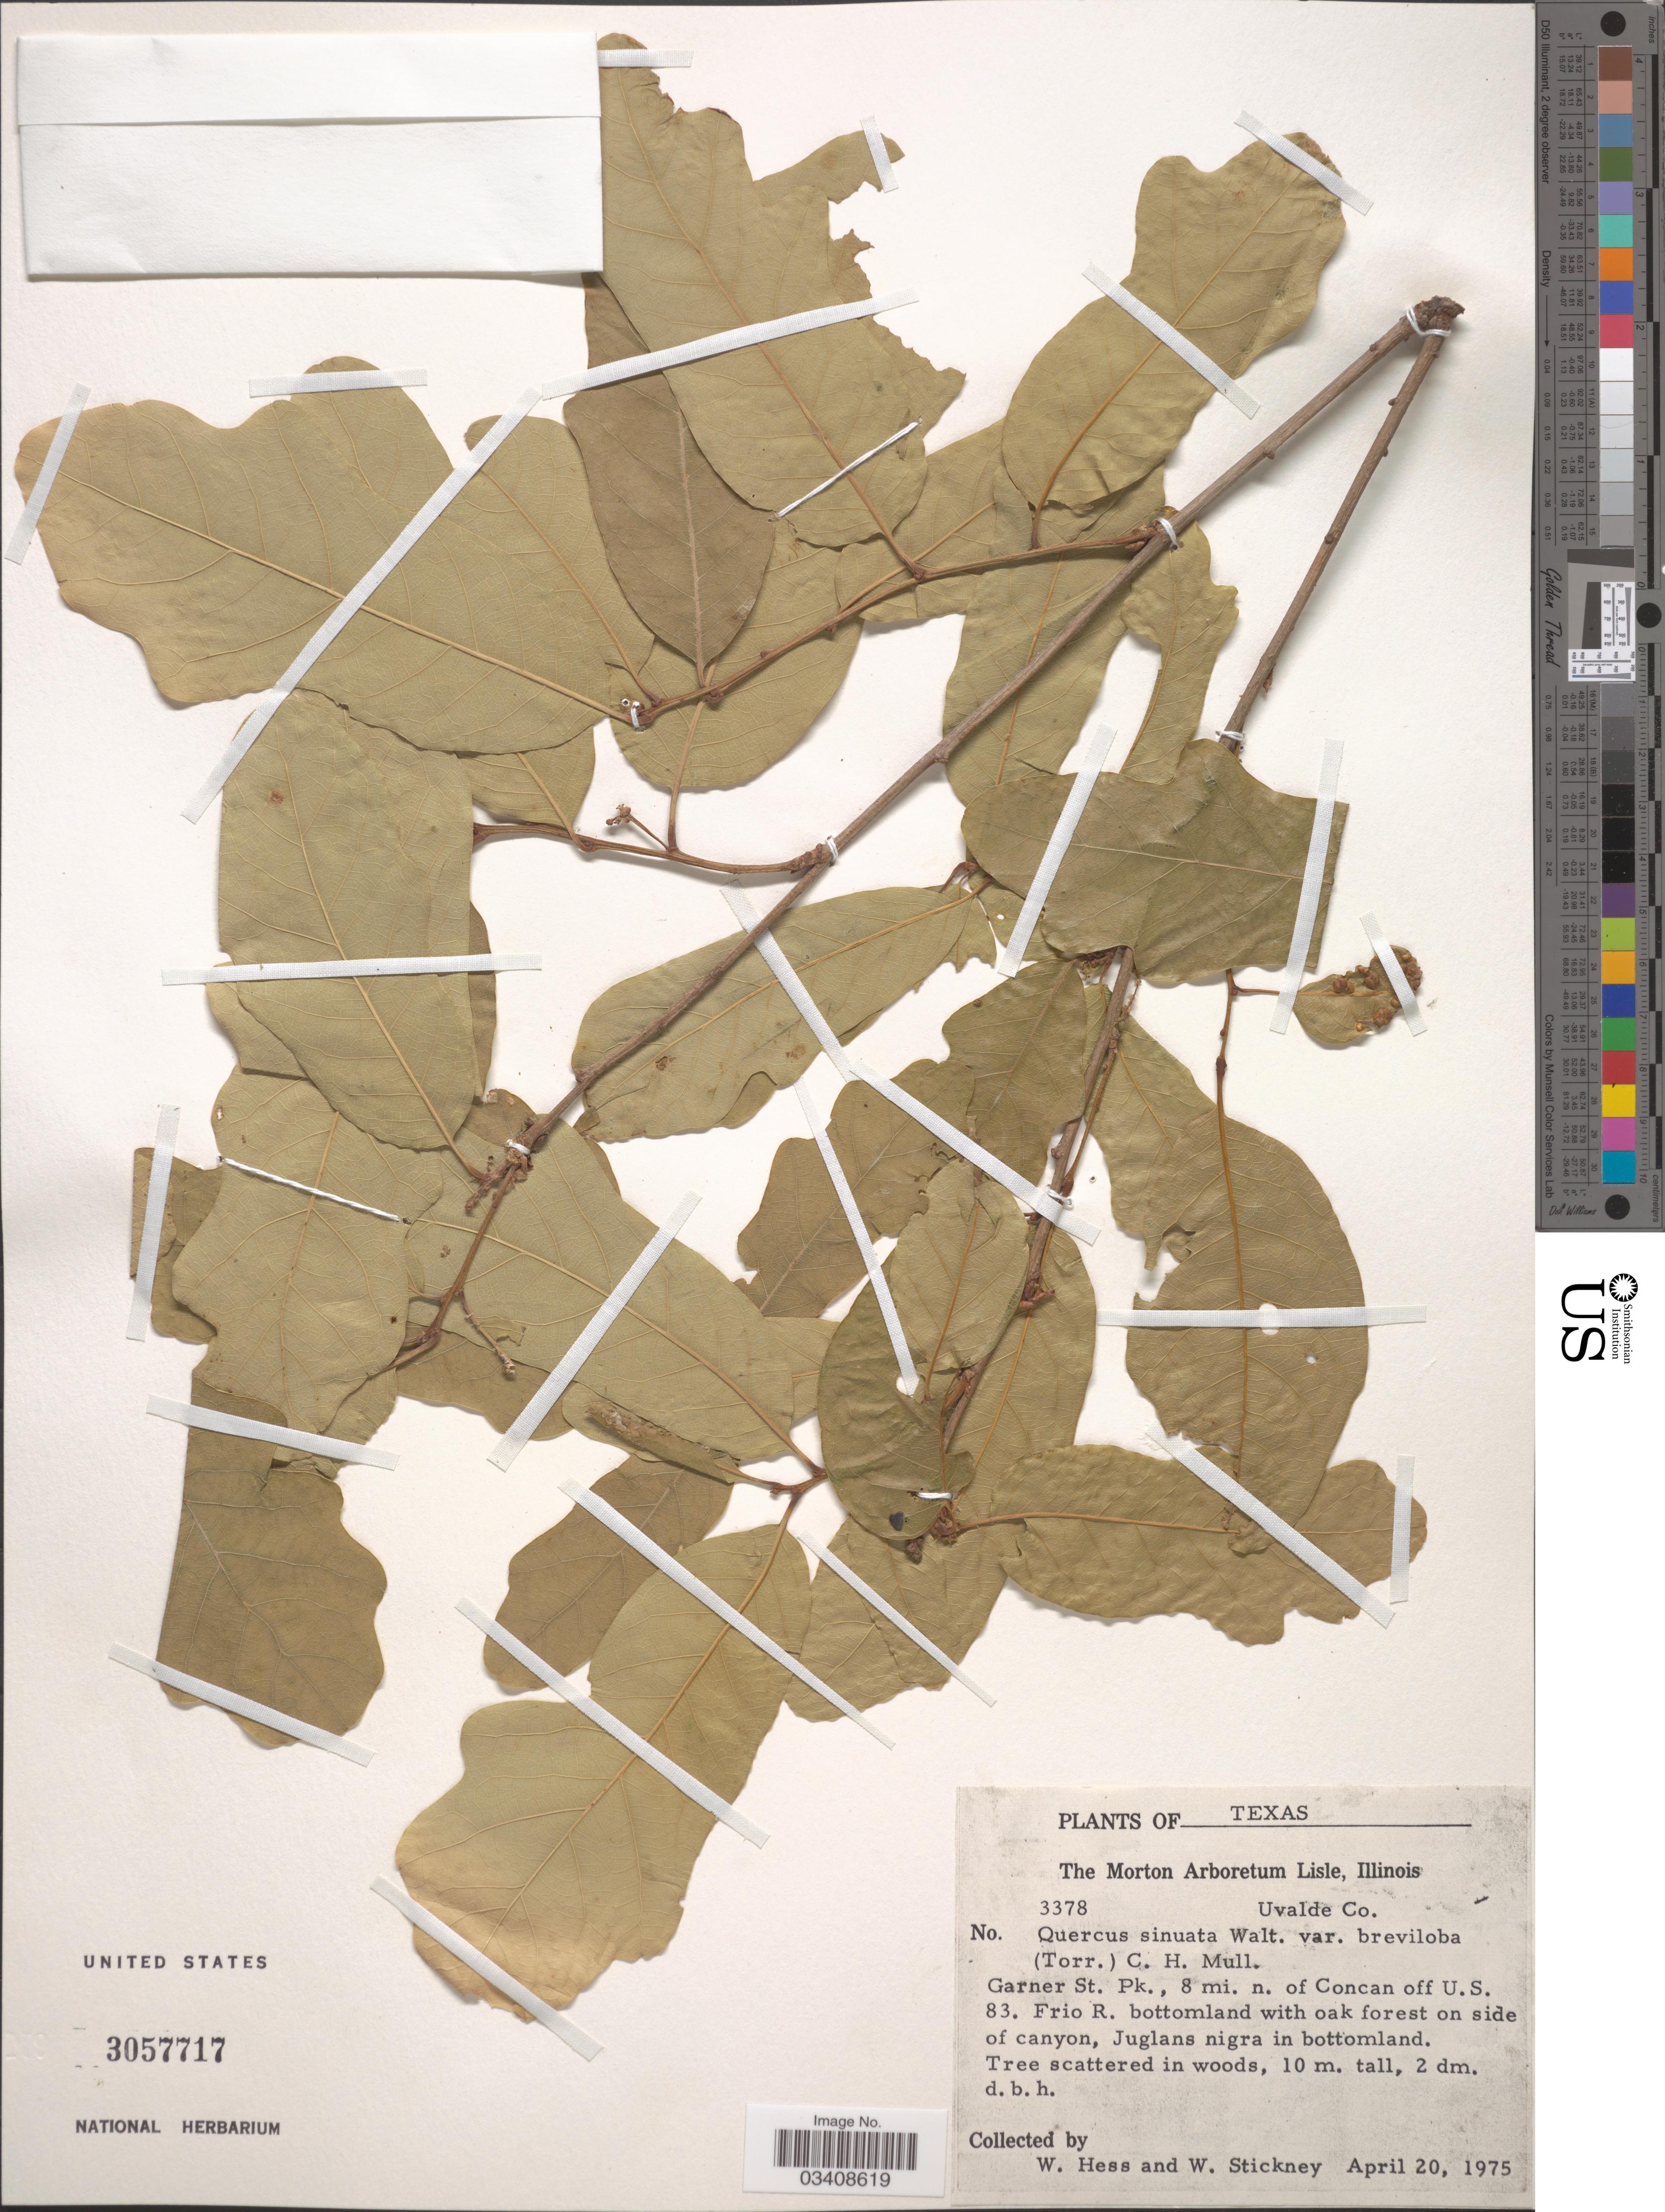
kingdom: Plantae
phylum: Tracheophyta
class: Magnoliopsida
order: Fagales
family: Fagaceae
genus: Quercus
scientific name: Quercus sinuata var. breviloba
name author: C.H. Mull.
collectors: W. Hess & W. Stickney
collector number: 3378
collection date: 1975-04-20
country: United States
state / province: Texas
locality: Uvalde Co. Garner St. Pk., 8 mi. n. of Concan off U.S. 83. Frio R.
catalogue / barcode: US 3057717